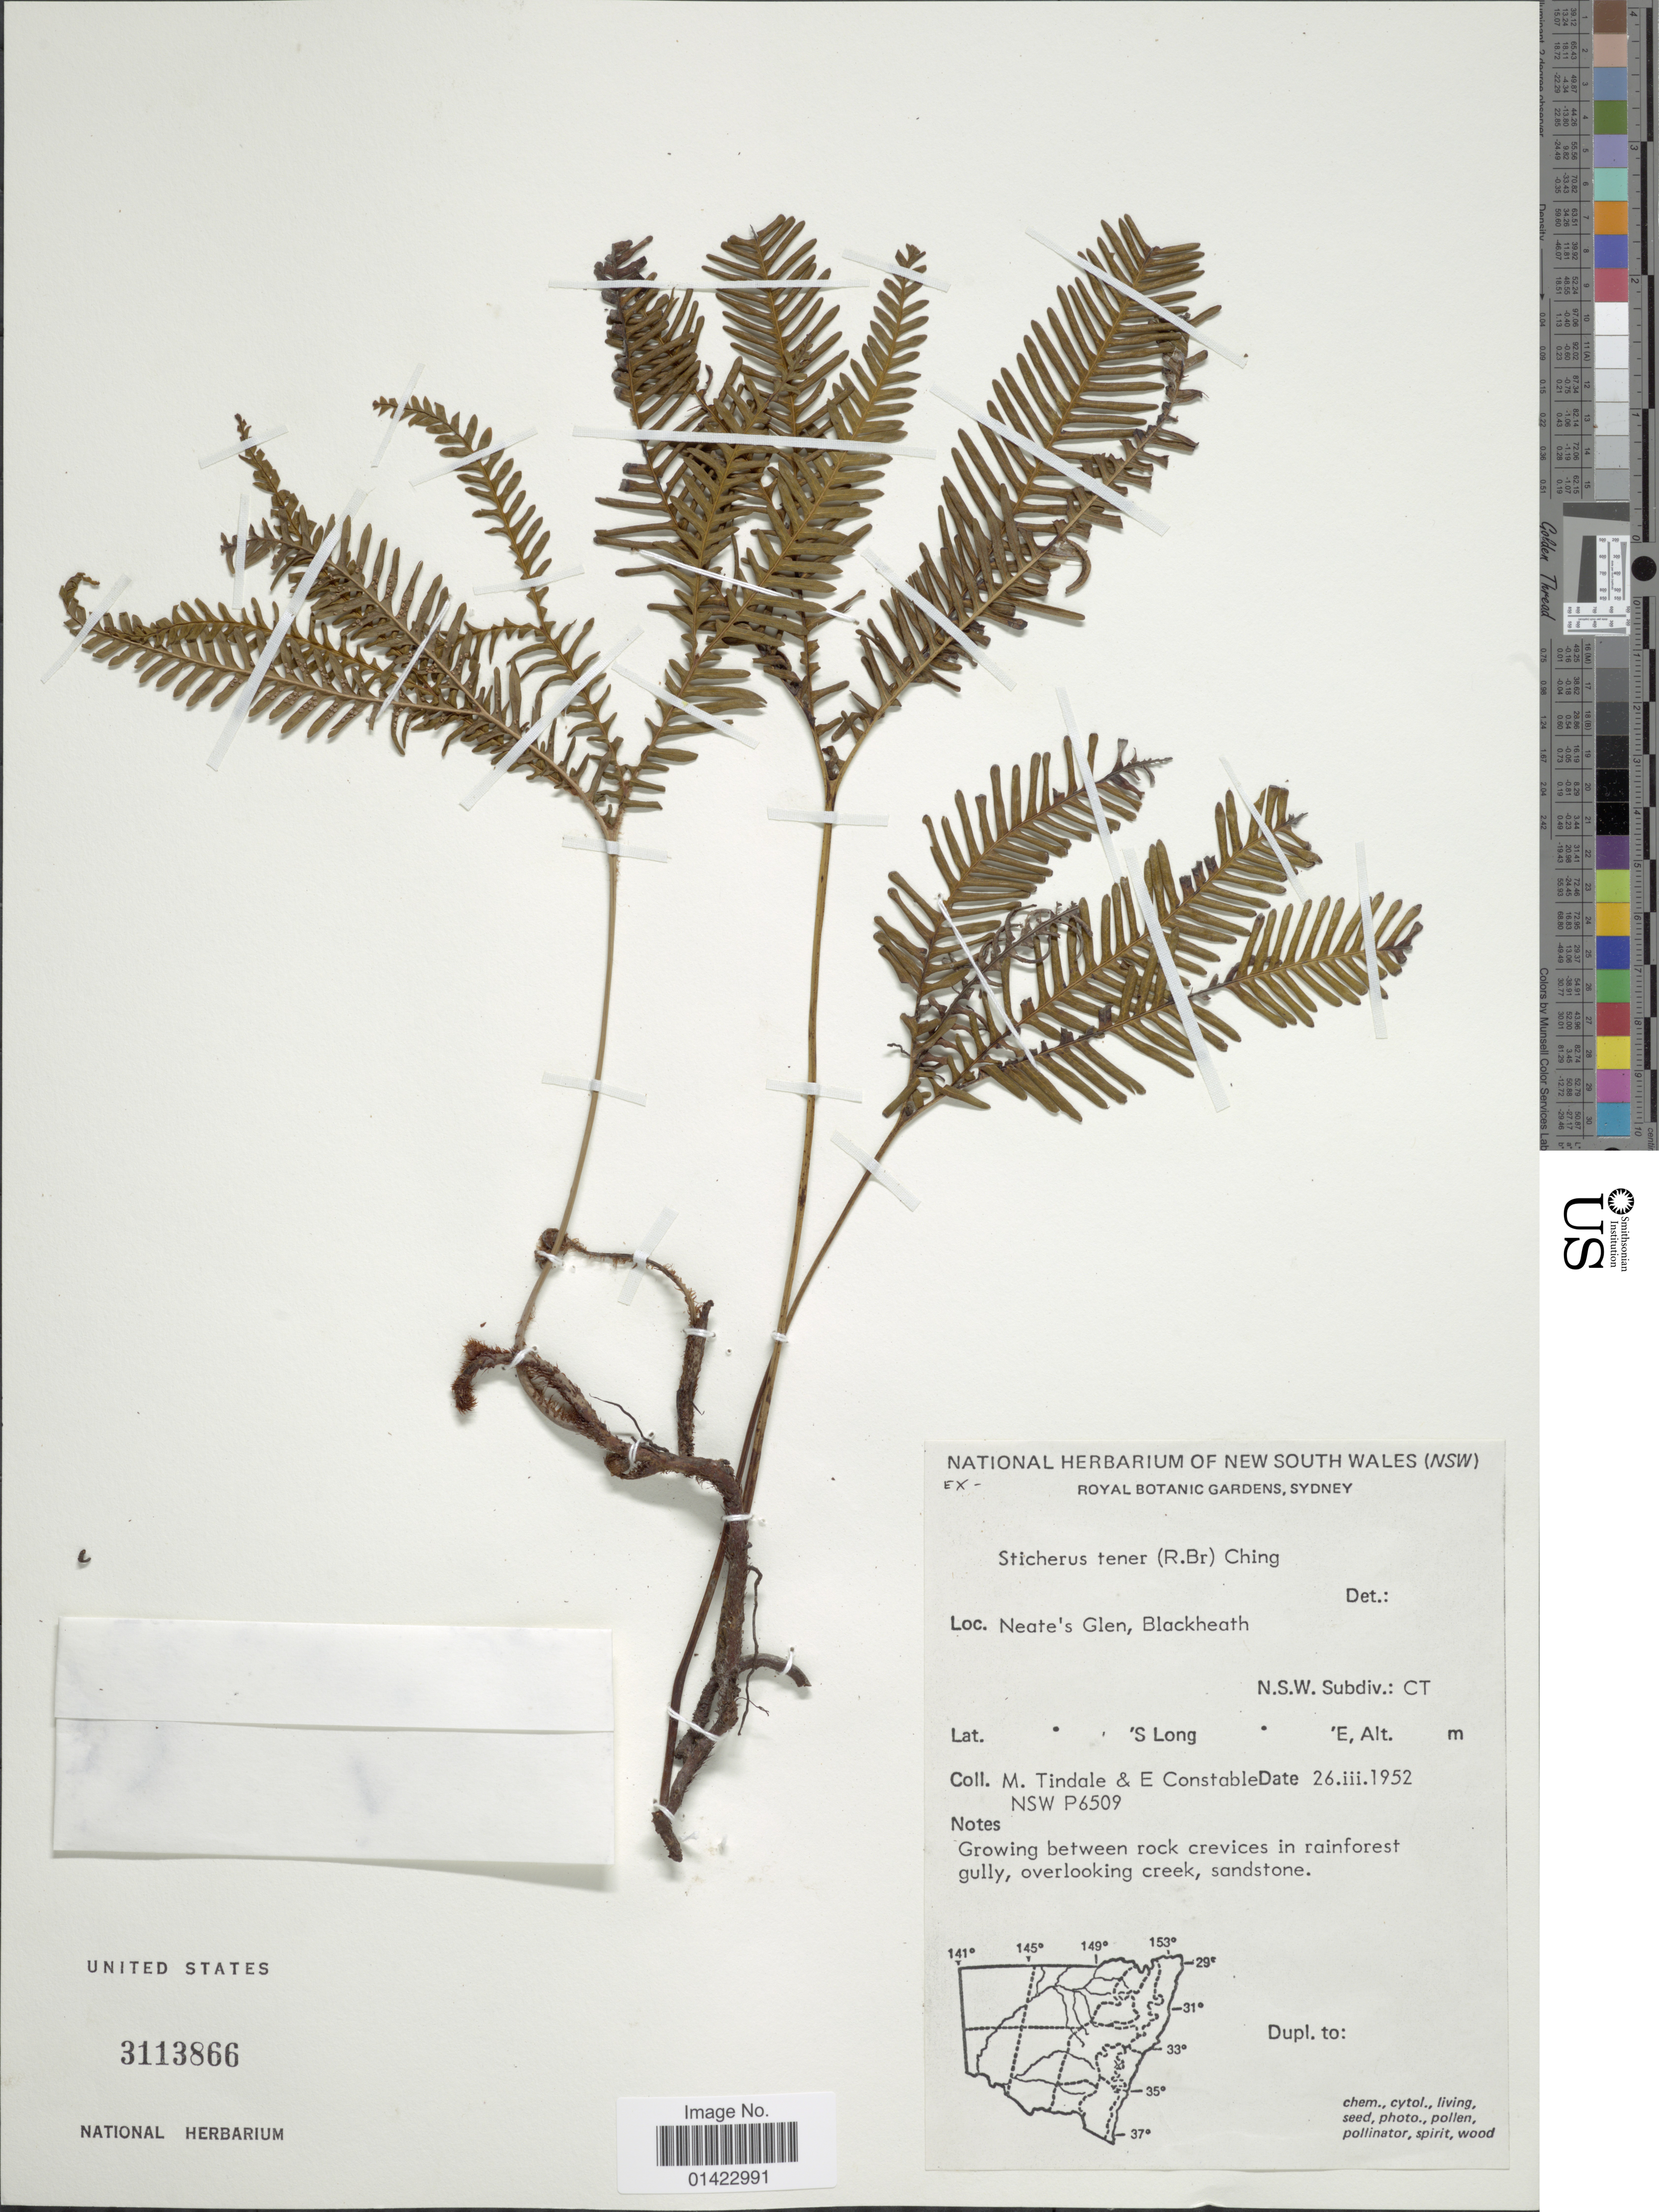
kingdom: Plantae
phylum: Tracheophyta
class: Polypodiopsida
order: Gleicheniales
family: Gleicheniaceae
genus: Sticherus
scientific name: Sticherus tener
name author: (R. Br.) Ching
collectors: M. D. Tindale & E. F. Constable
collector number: NSW P6509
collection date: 1952-03-26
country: Australia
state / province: New South Wales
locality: Neate's Glen, Blackheath N.S.W. subdiv.: CT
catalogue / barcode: US 3113866